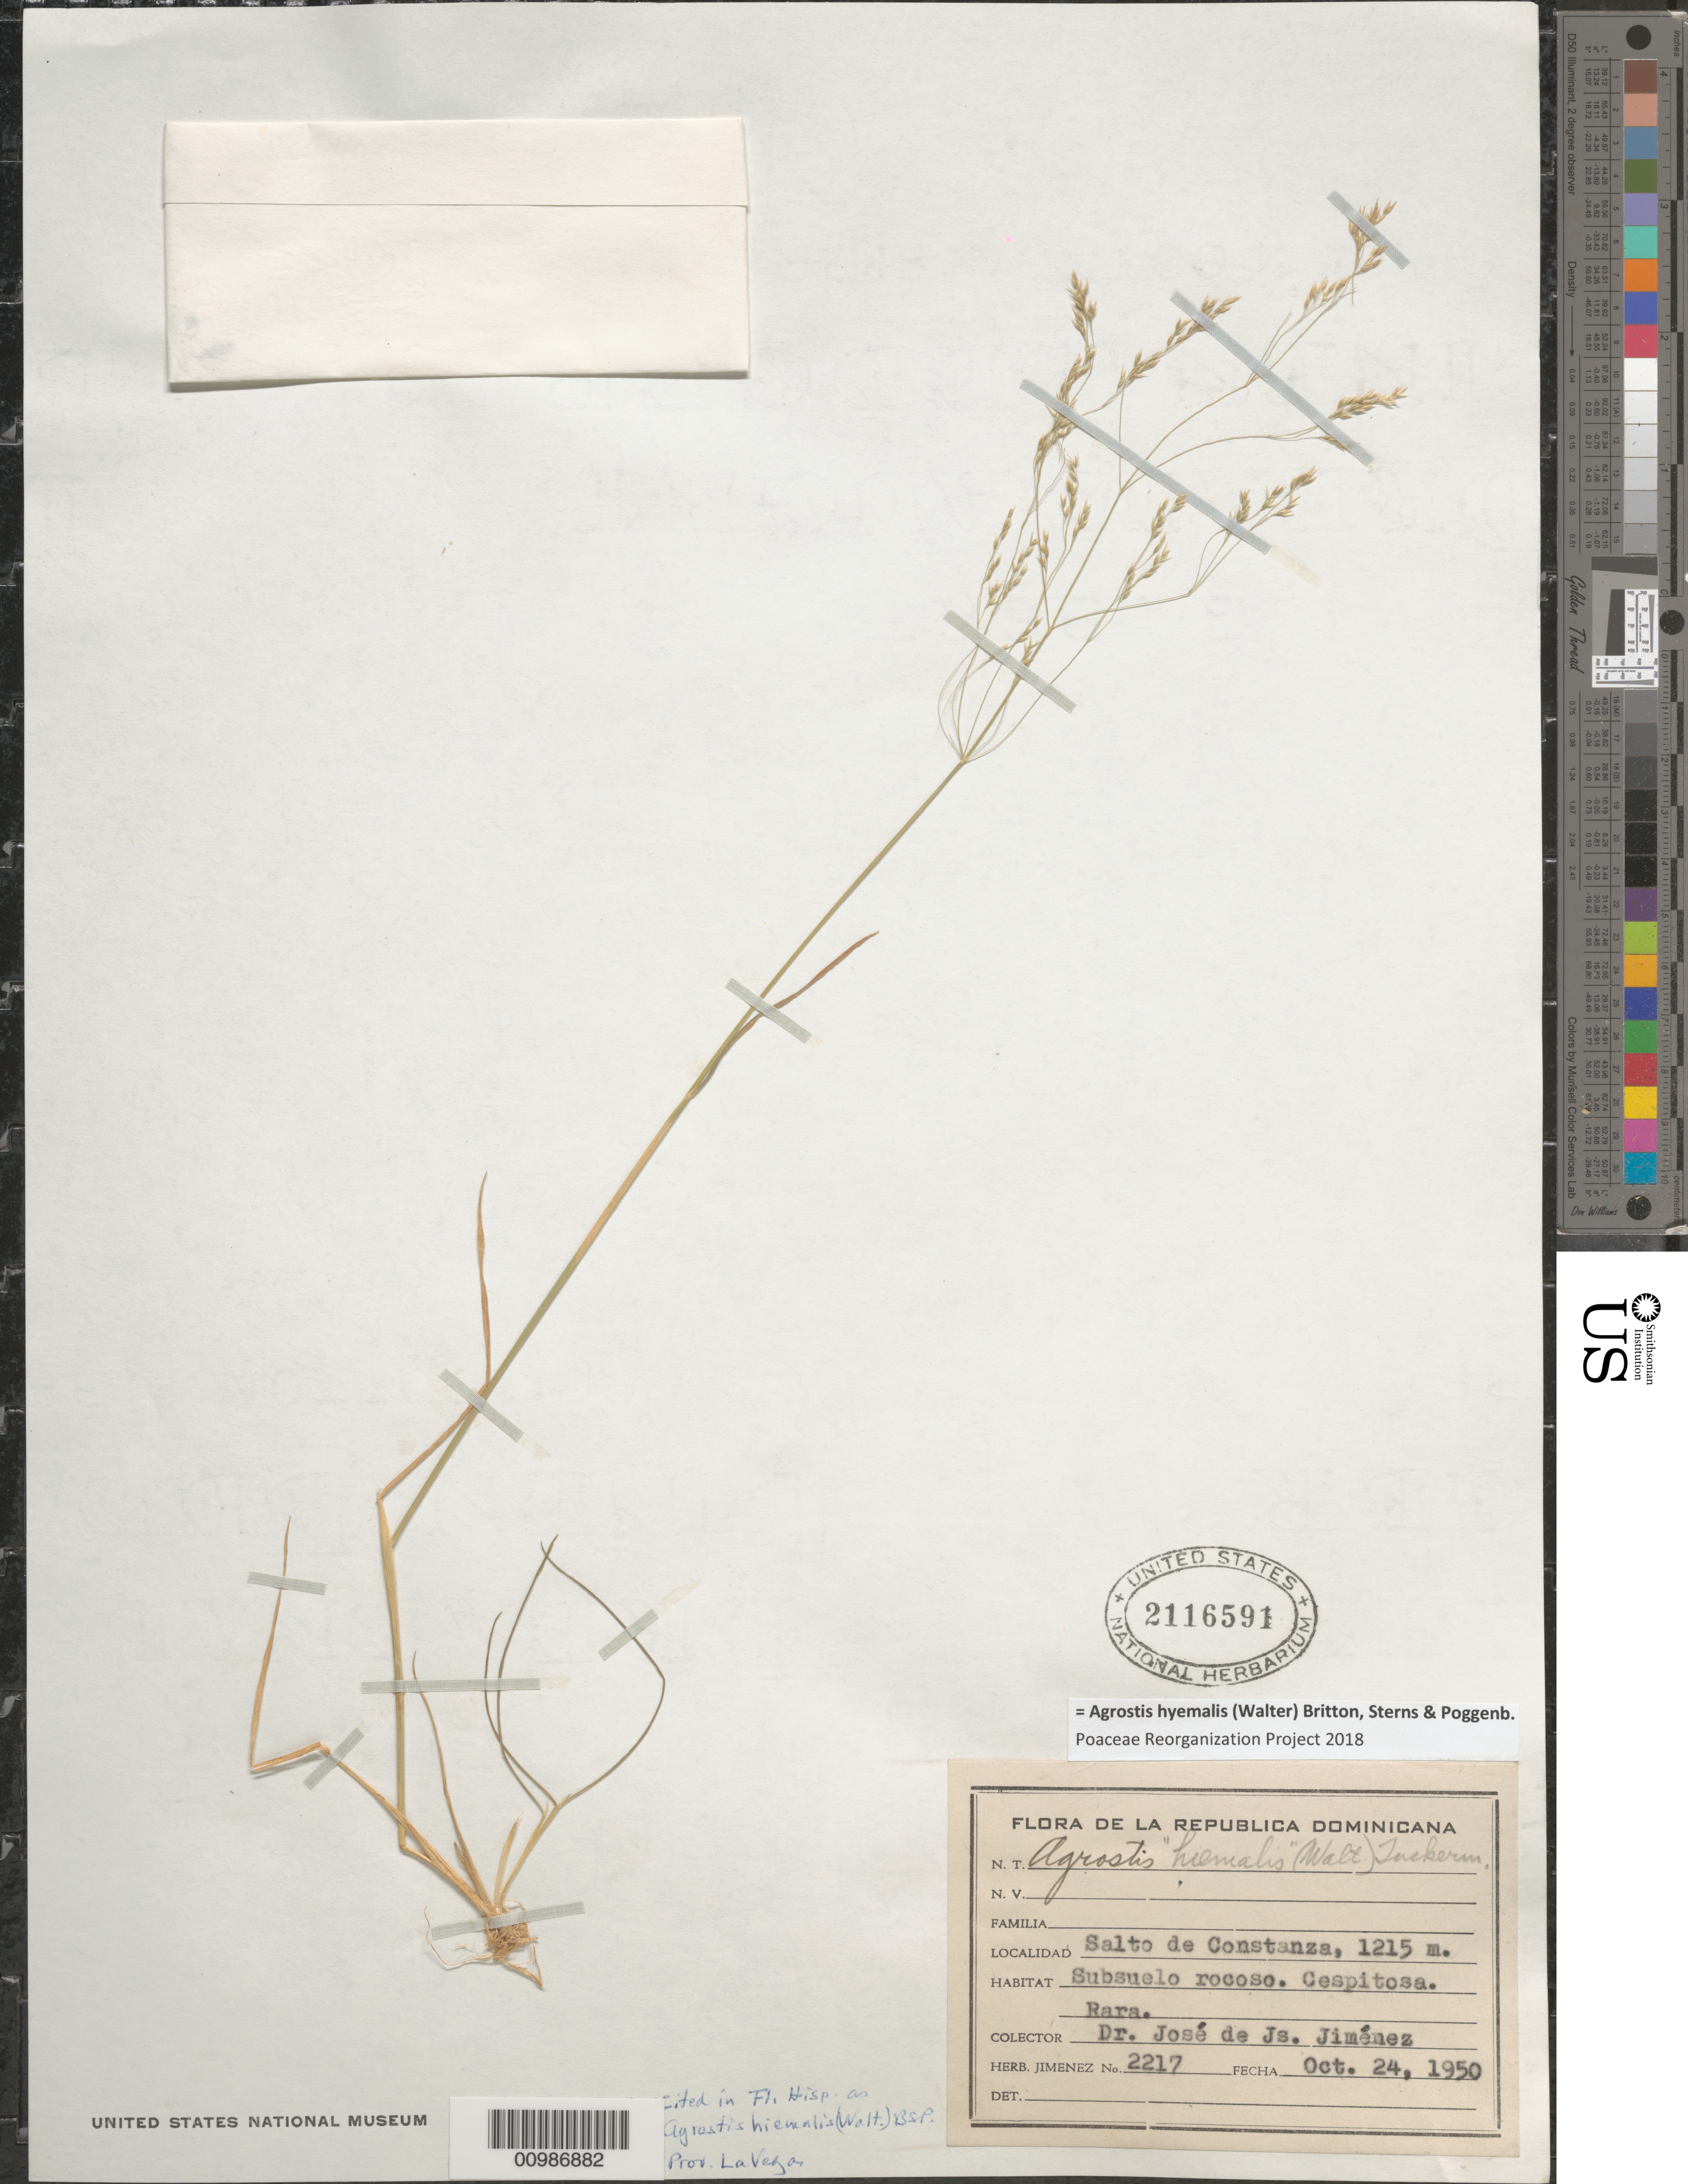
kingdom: Plantae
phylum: Tracheophyta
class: Liliopsida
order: Poales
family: Poaceae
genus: Agrostis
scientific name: Agrostis hyemalis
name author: (Walter) Britton et al.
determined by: Poaceae Reorganization Project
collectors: J. J. Jiménez Almonte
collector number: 2217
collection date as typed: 24 Oct 1950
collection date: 1950-10-24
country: Dominican Republic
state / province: La Vega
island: Hispaniola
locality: Salto de Constanza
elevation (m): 1215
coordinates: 0 N, 0 E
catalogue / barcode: US 2116591